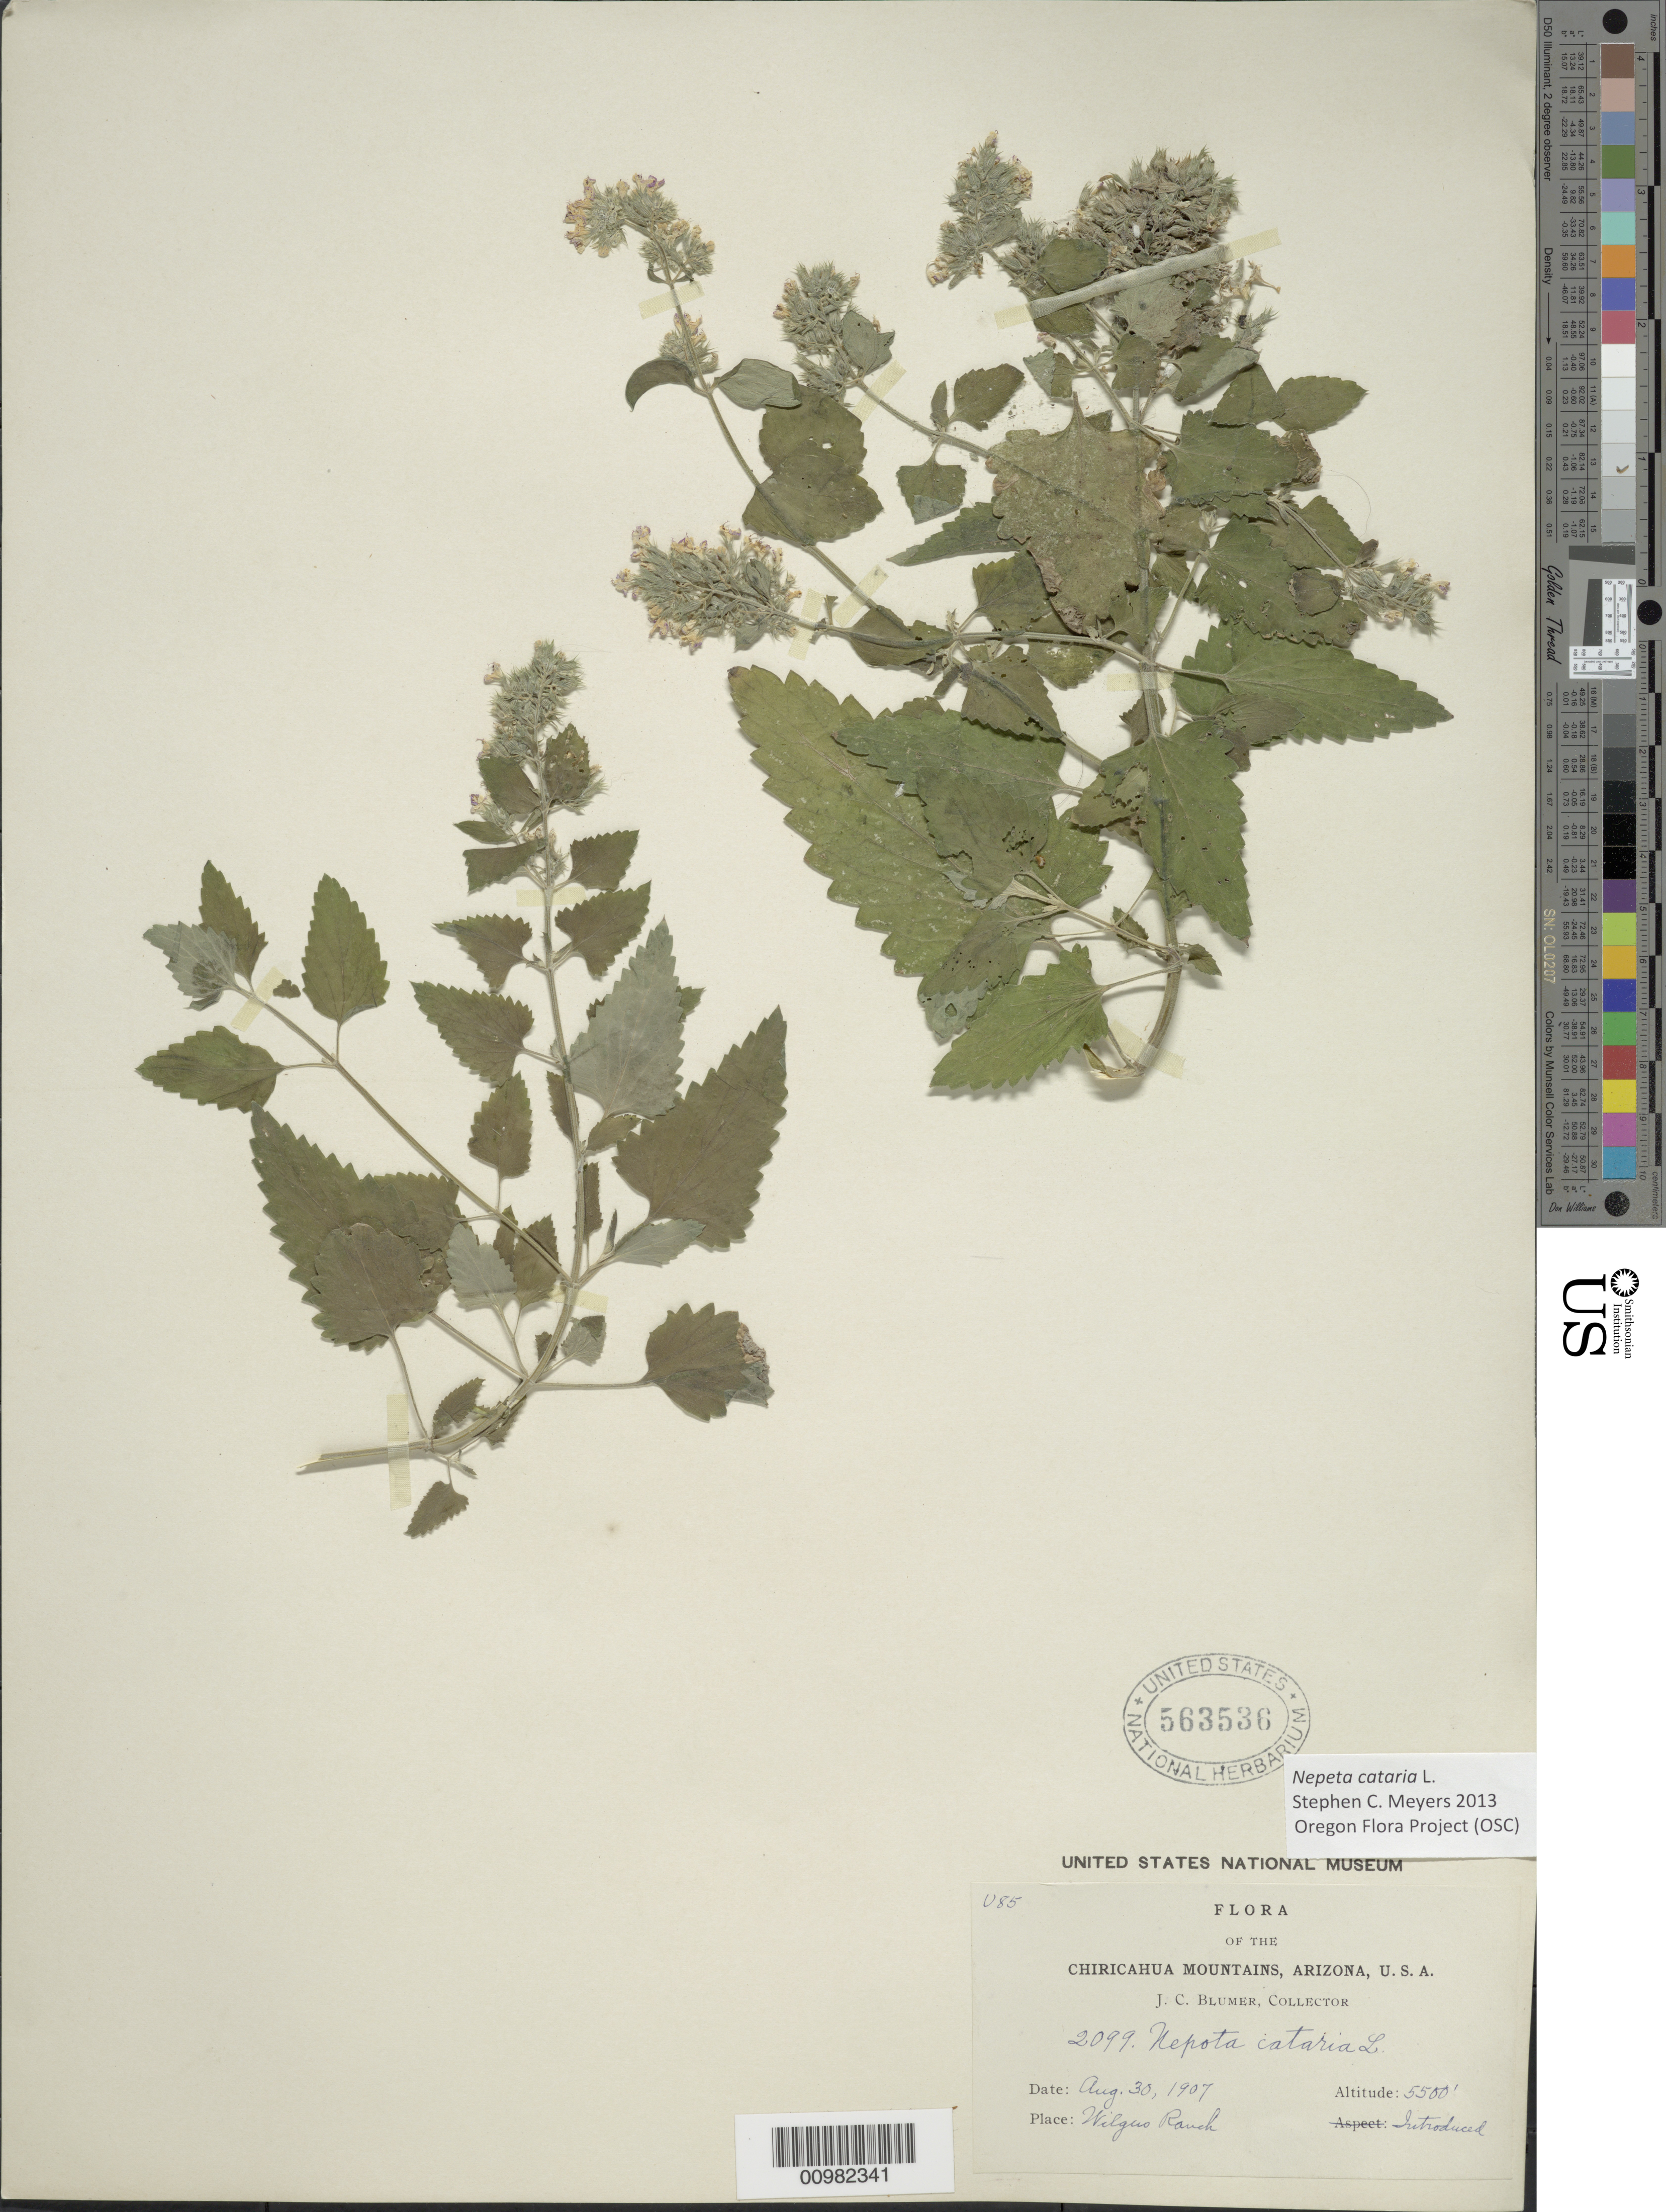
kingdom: Plantae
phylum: Tracheophyta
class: Magnoliopsida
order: Lamiales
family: Lamiaceae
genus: Nepeta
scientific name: Nepeta cataria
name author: L.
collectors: J. C. Blumer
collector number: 2099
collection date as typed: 30 Aug 1907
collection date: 1907-08-30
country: United States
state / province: Arizona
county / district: Cochise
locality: Chiricahua Mts.; Wilgus Ranch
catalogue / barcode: US 563536